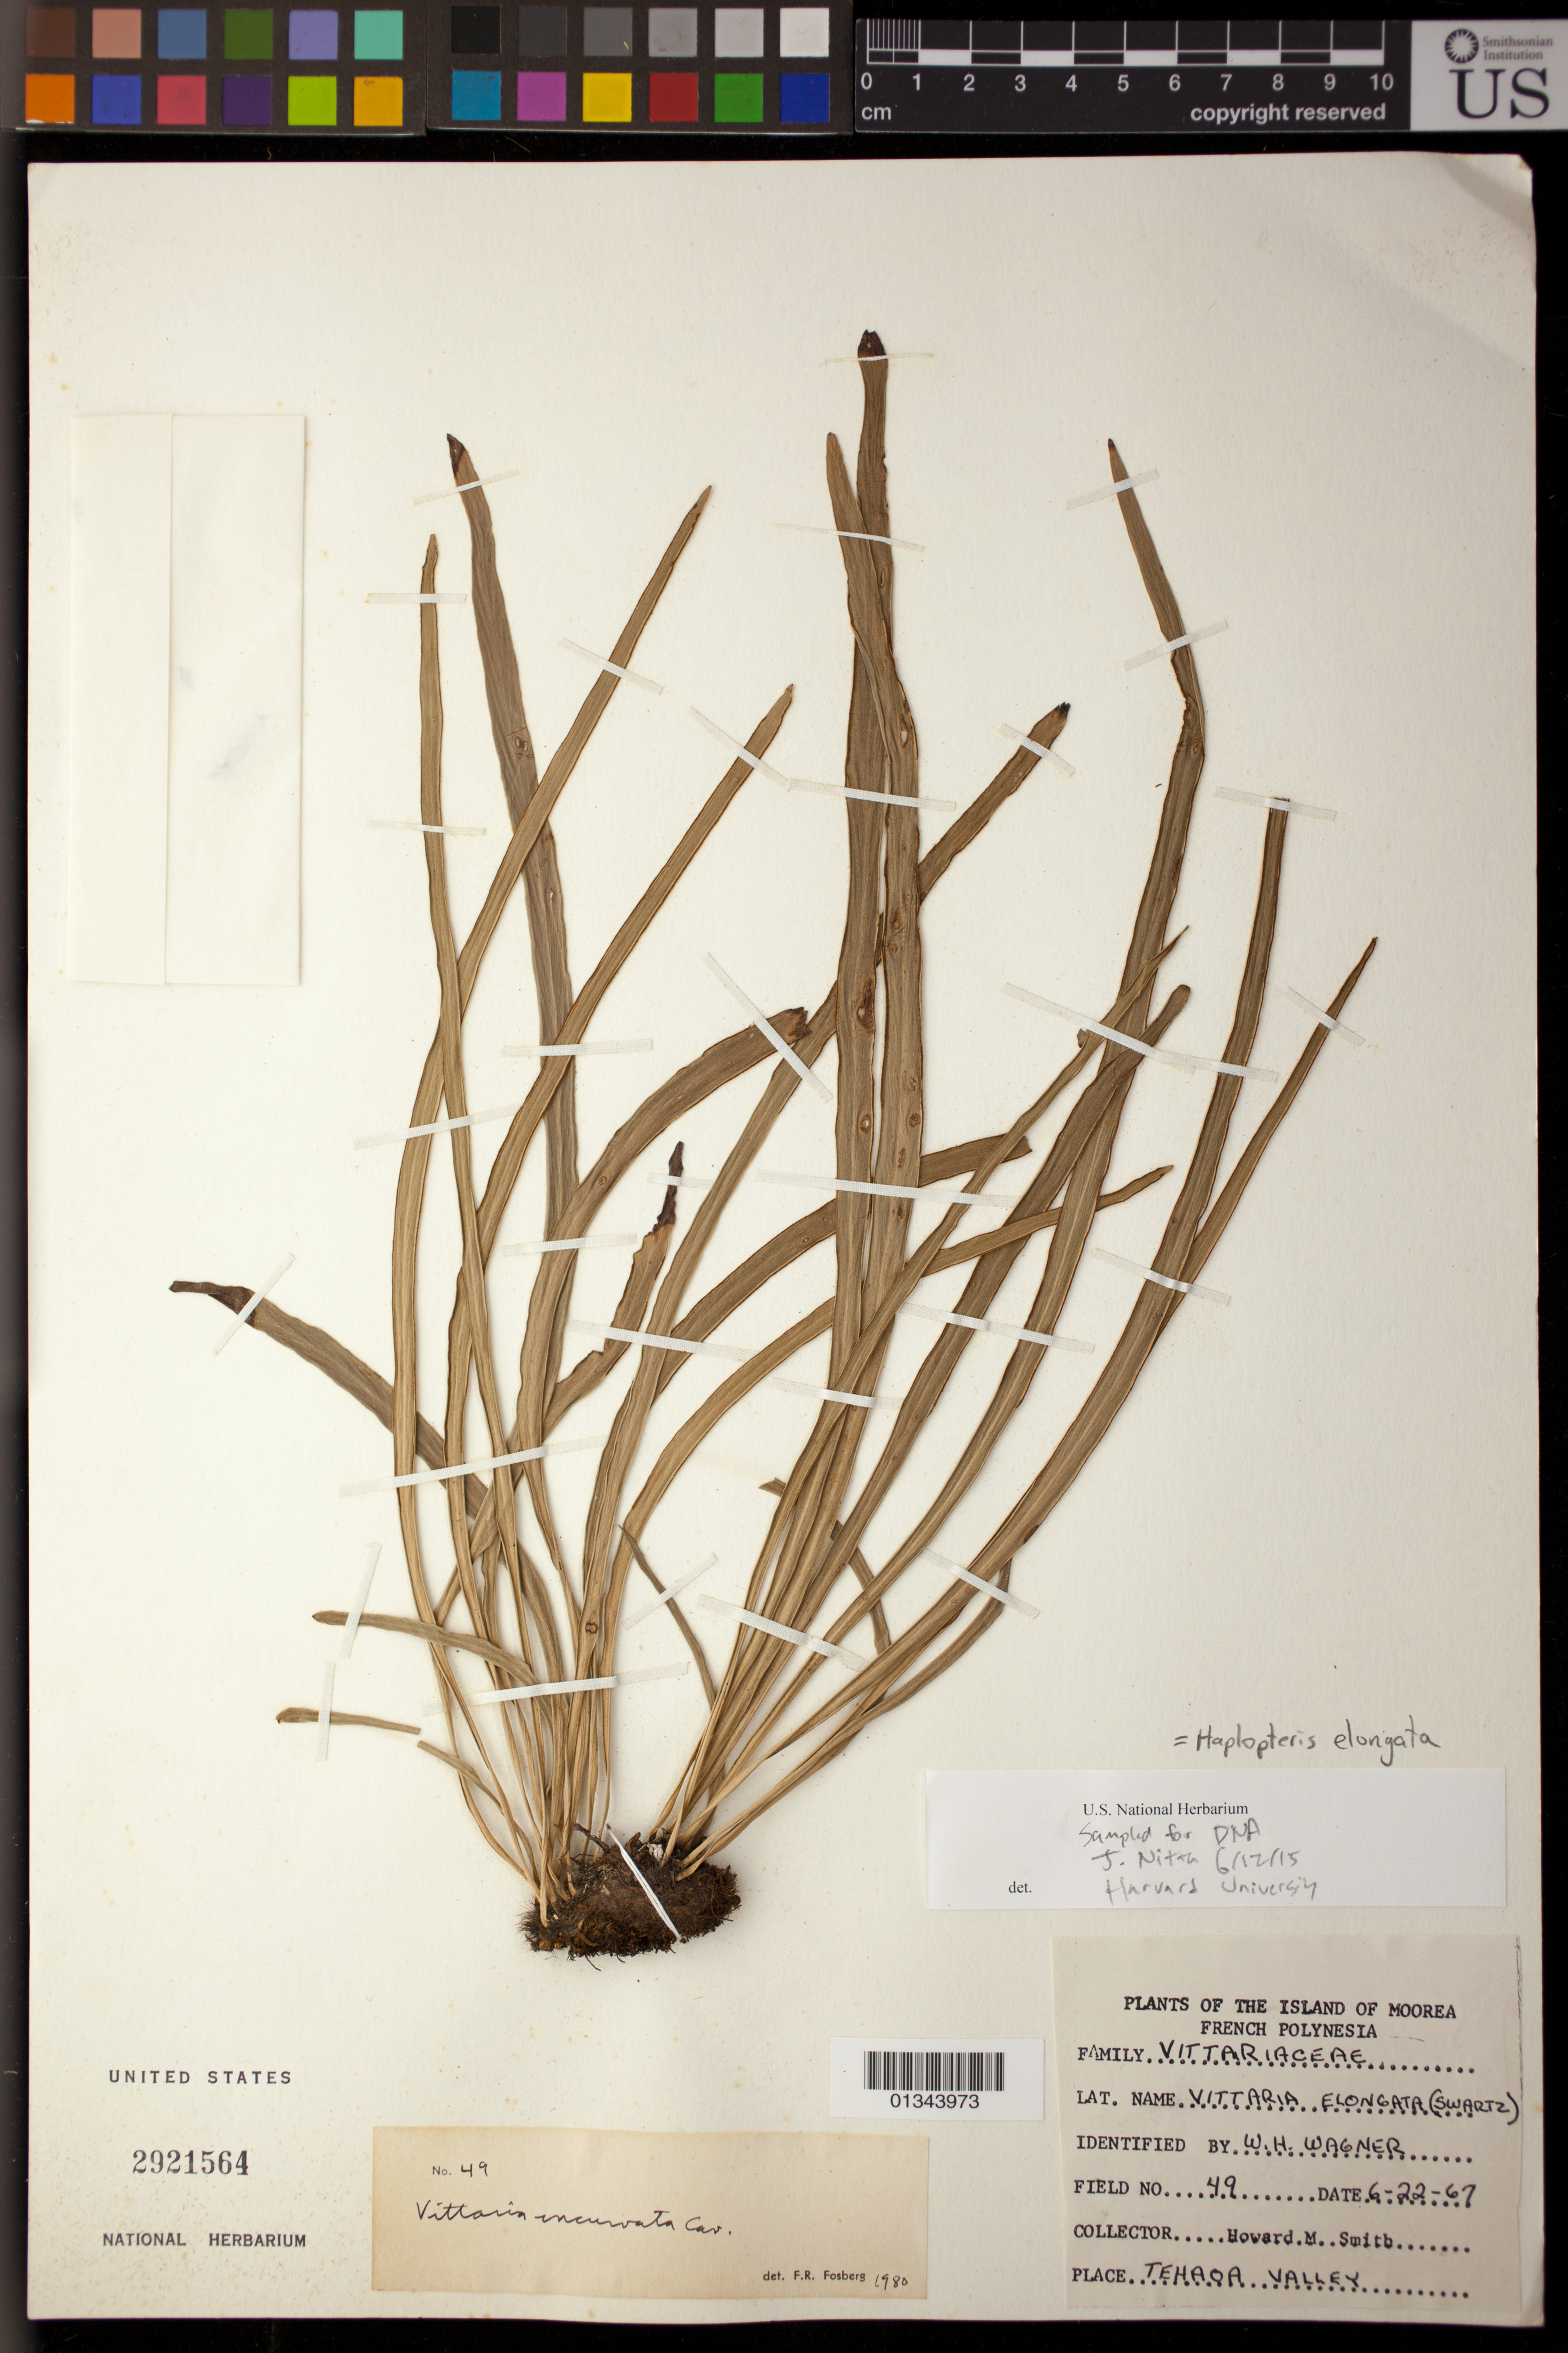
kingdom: Plantae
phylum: Tracheophyta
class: Polypodiopsida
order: Polypodiales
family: Pteridaceae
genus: Haplopteris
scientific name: Haplopteris elongata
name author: (Sw.) Crane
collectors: H. M. Smith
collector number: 49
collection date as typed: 22 Jun 1967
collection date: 1967-06-22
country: French Polynesia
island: Moorea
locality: Tehaoa Valley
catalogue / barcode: US 2921564